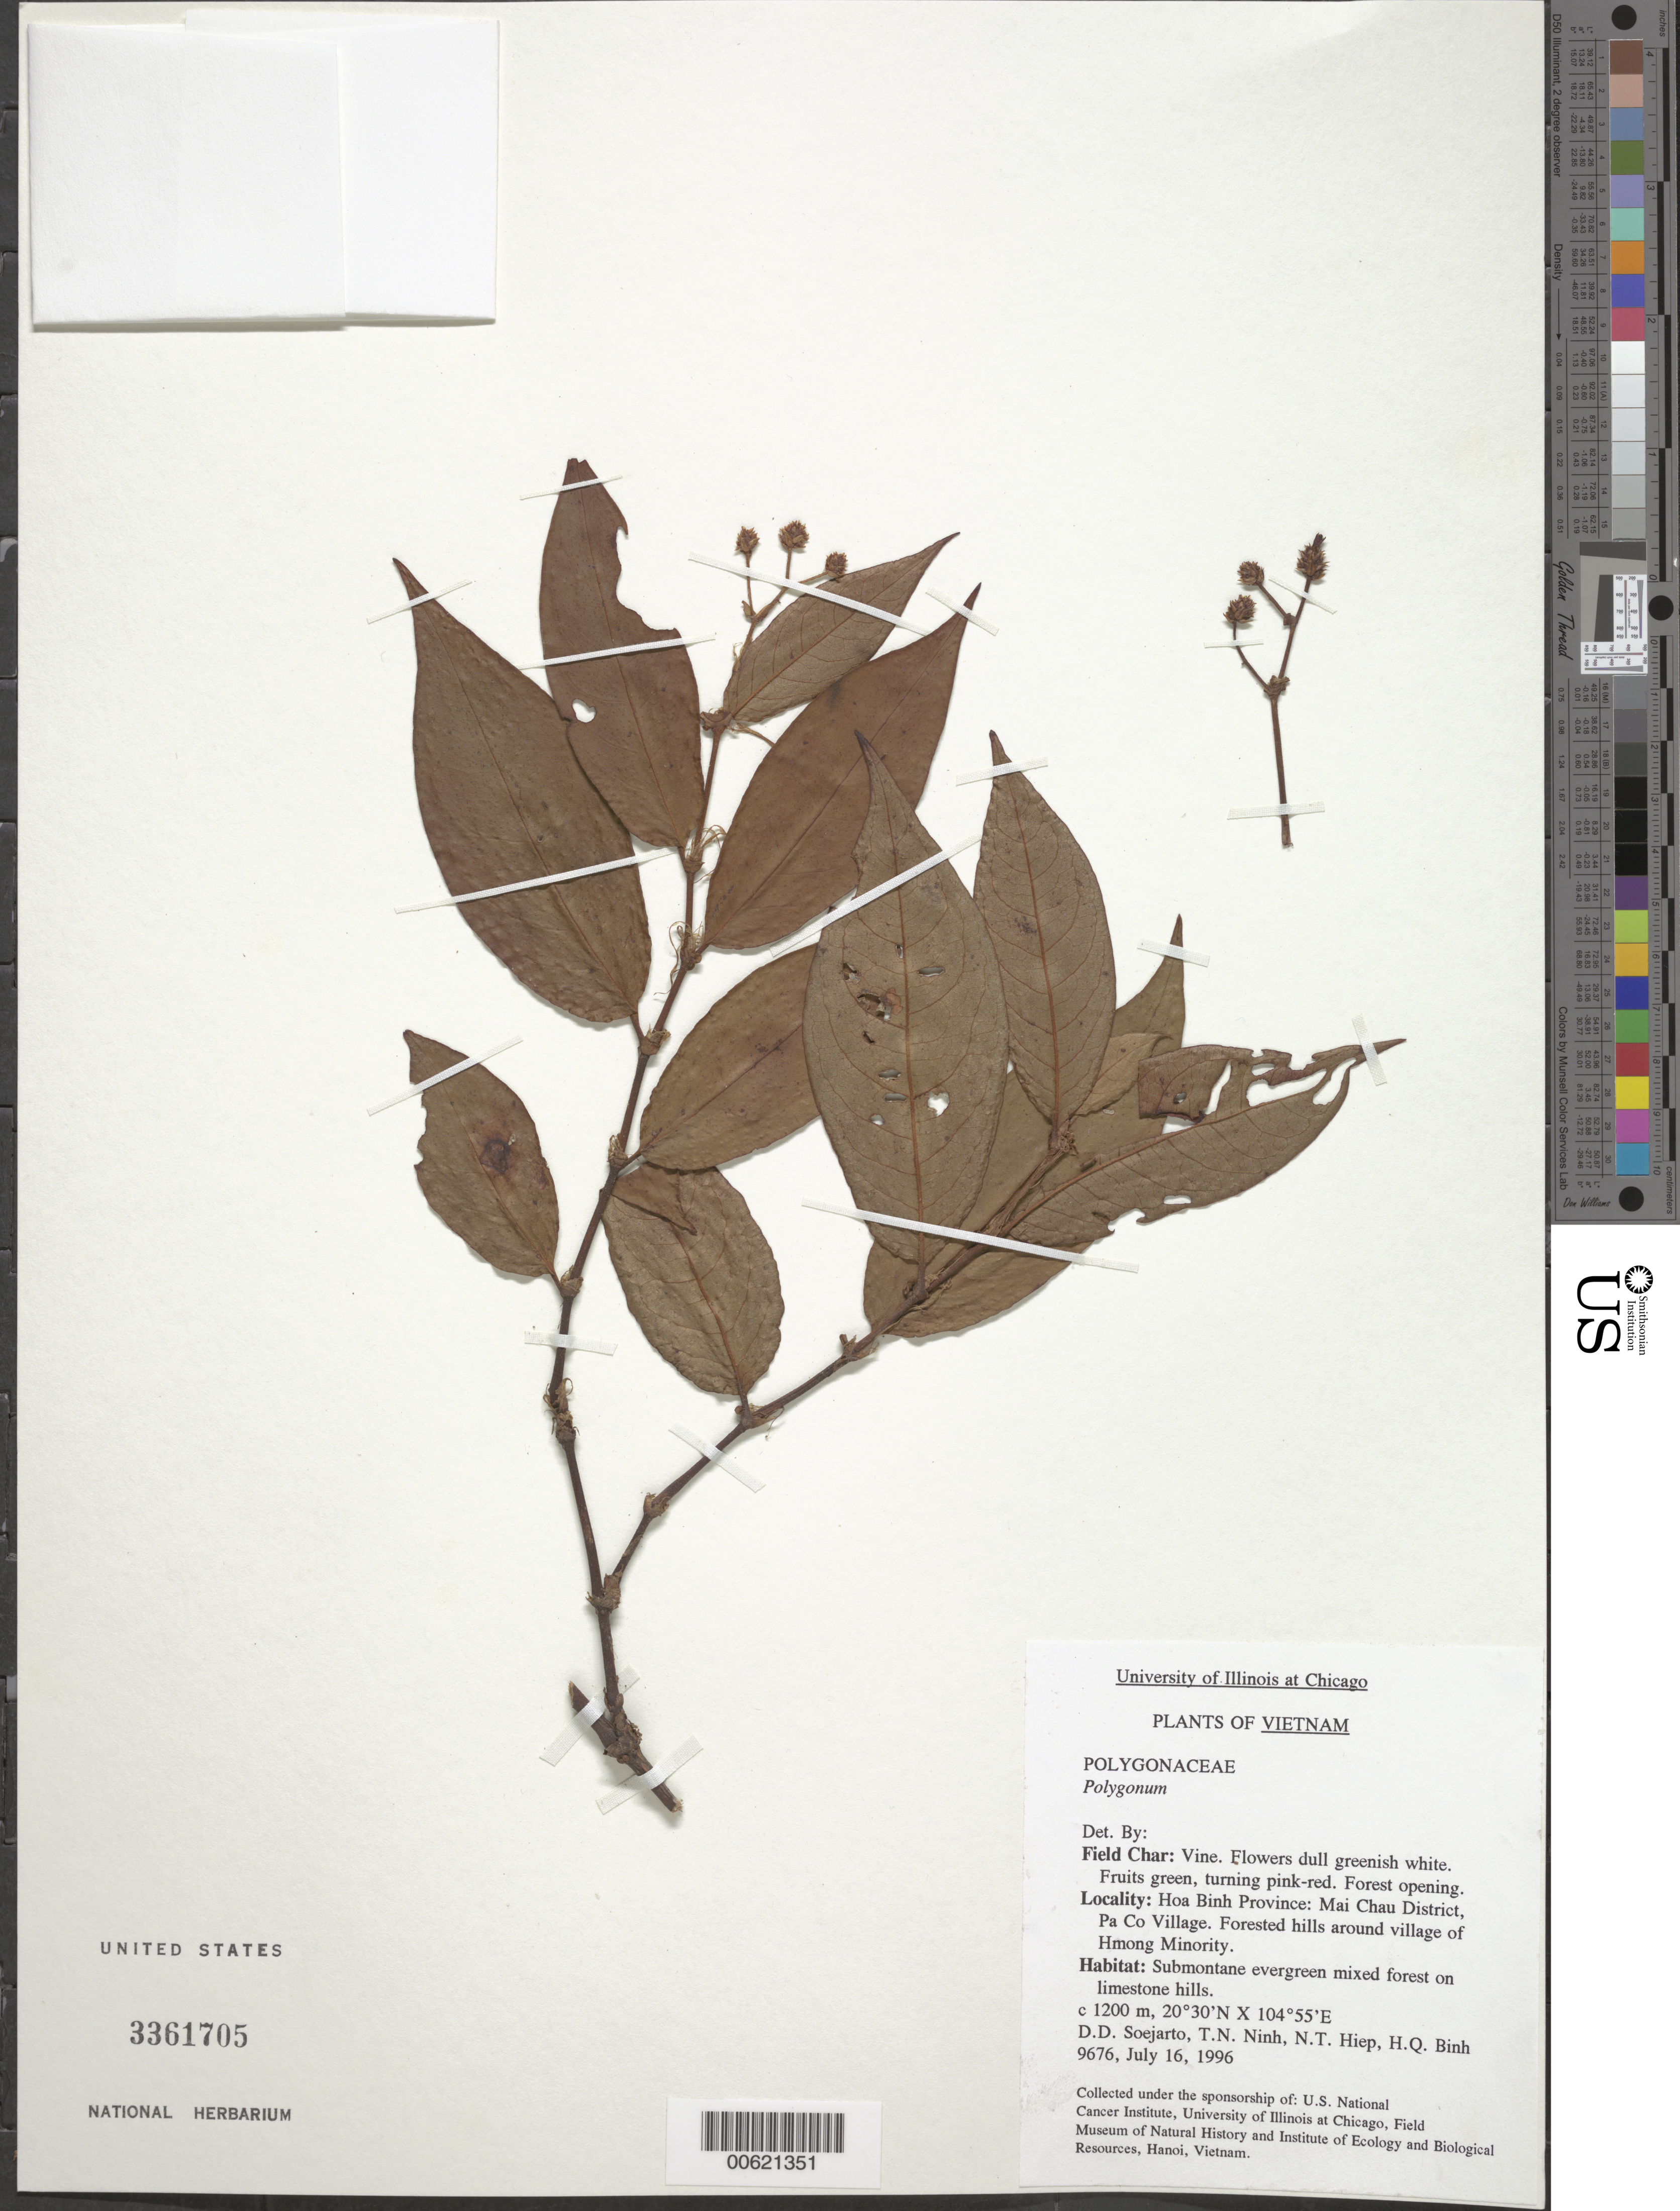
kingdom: Plantae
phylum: Tracheophyta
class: Magnoliopsida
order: Caryophyllales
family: Polygonaceae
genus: Persicaria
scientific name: Persicaria sp.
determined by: Strong, Mark T., (BOT), Smithsonian Institution - National Museum of Natural History (UNITED STATES)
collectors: T. N. Ninh, N. T. Hiep & H. Q. Binh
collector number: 9676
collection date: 1996-07-16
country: Vietnam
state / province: Hoa Binh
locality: Hoa Binh Province: Mai Chau District, Pa Co Village. Forested hills around village of Hmong Minority.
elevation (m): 1200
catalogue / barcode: US 3361705